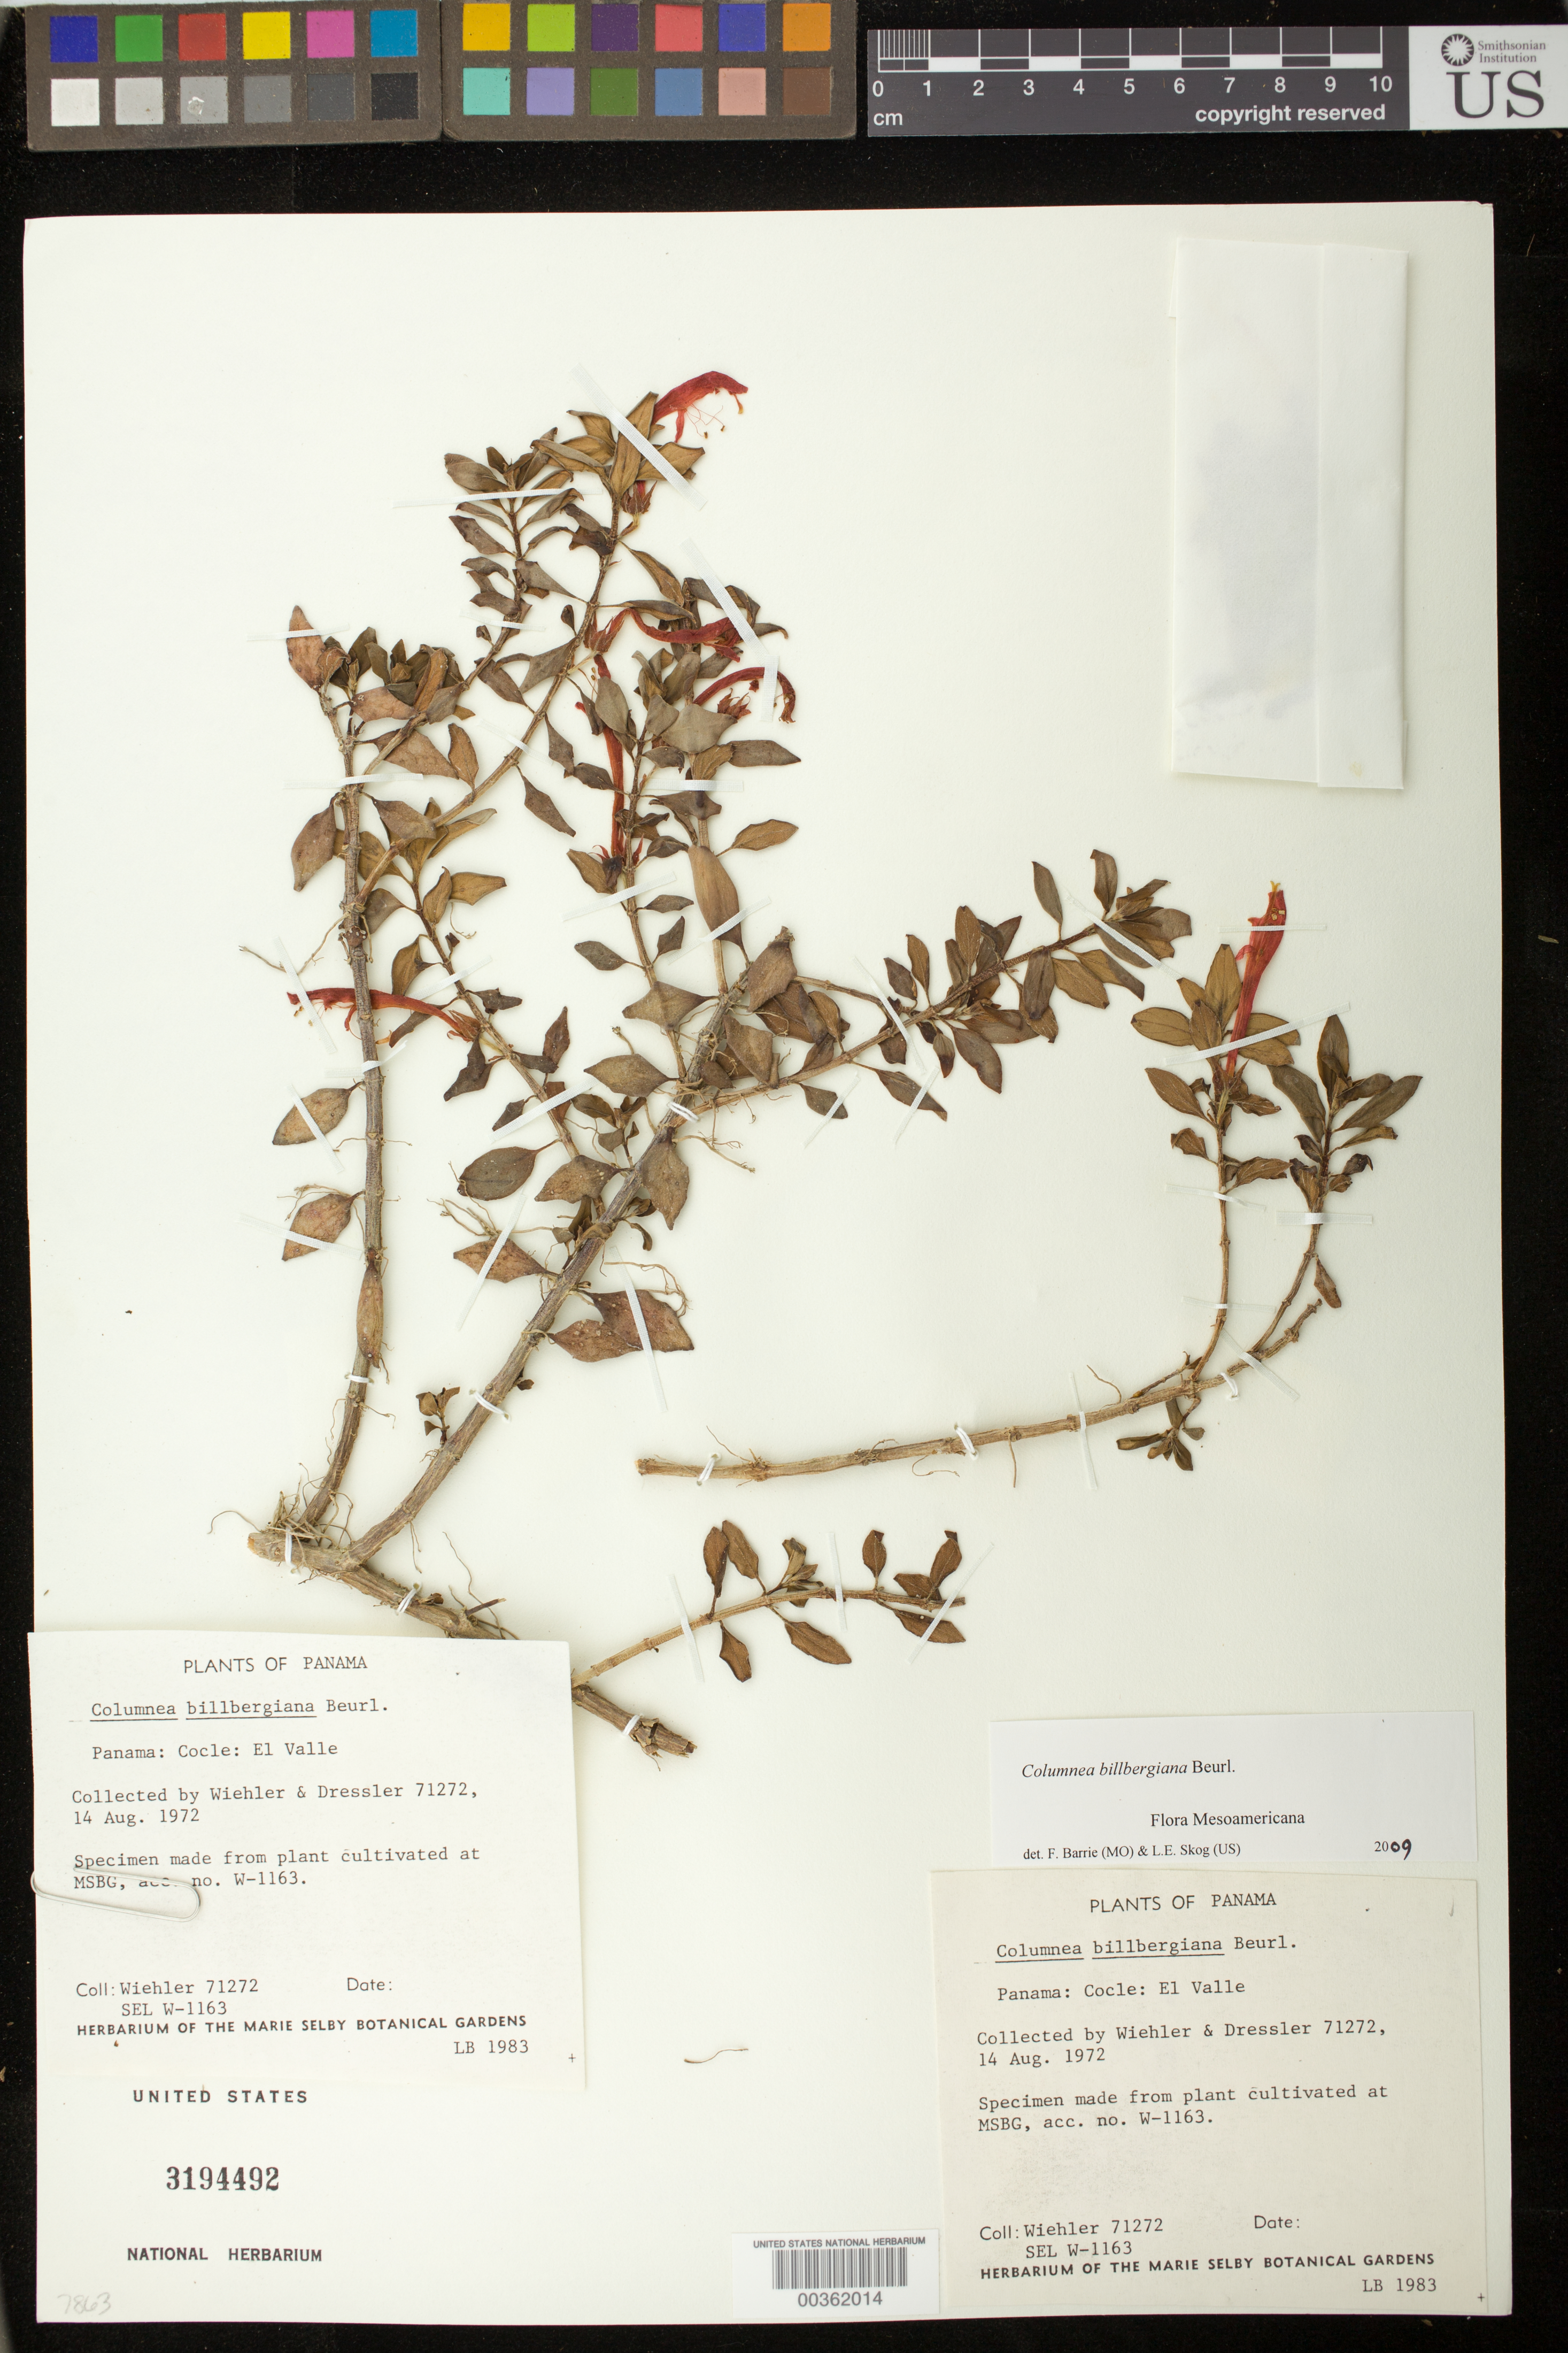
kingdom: Plantae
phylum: Tracheophyta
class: Magnoliopsida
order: Lamiales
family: Gesneriaceae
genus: Columnea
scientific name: Columnea billbergiana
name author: Beurl.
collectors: H. J. Wiehler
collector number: s.n. [W-1163]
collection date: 1983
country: United States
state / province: Florida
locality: Cultivated in Marie Selby Botanical Gardens greenhouses.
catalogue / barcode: US 3194492